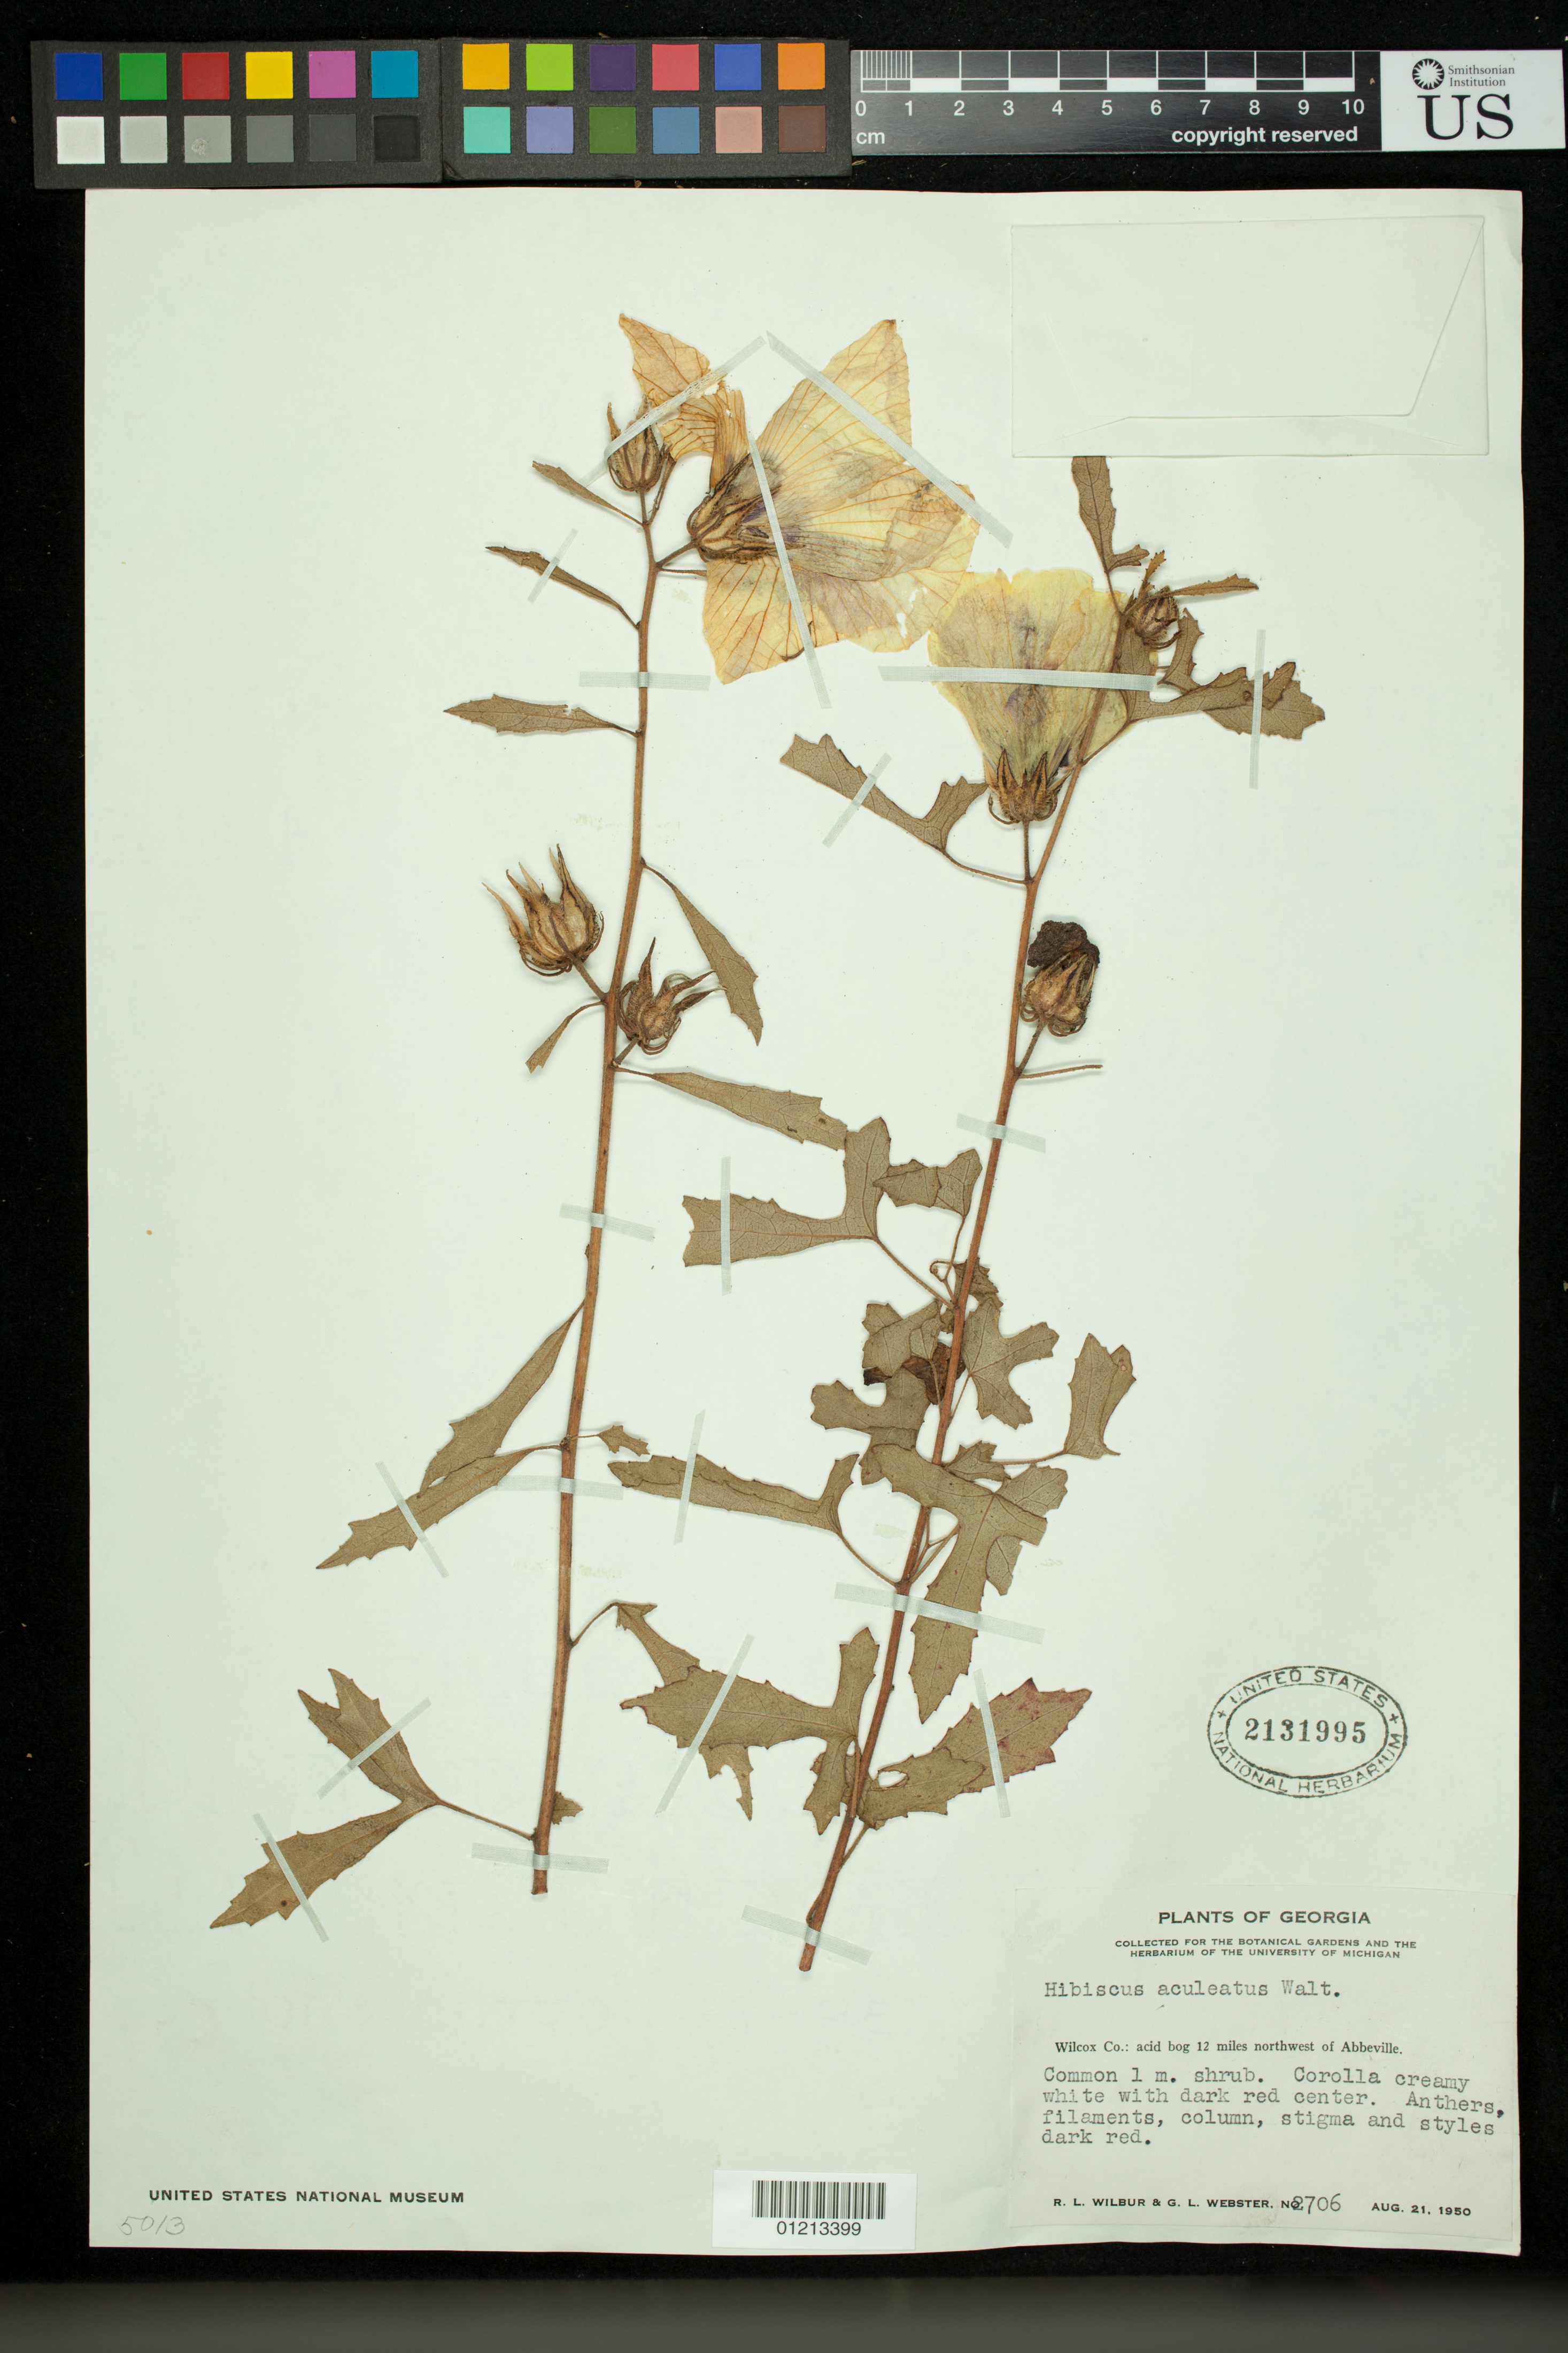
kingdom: Plantae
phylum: Tracheophyta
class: Magnoliopsida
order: Malvales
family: Malvaceae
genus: Sabdariffa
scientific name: Sabdariffa aculeata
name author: (Walter) M.M. Hanes & R.L. Barrett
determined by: Dorr, Laurence J., Curator (BOT), Smithsonian Institution - National Museum of Natural History (UNITED STATES)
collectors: R. L. Wilbur & G. L. Webster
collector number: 2706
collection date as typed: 21 Aug 1950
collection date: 1950-08-21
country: United States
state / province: Georgia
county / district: Wilcox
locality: Wilcox Co.: acid bog 12 miles northwest of Abbeville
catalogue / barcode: US 2131995